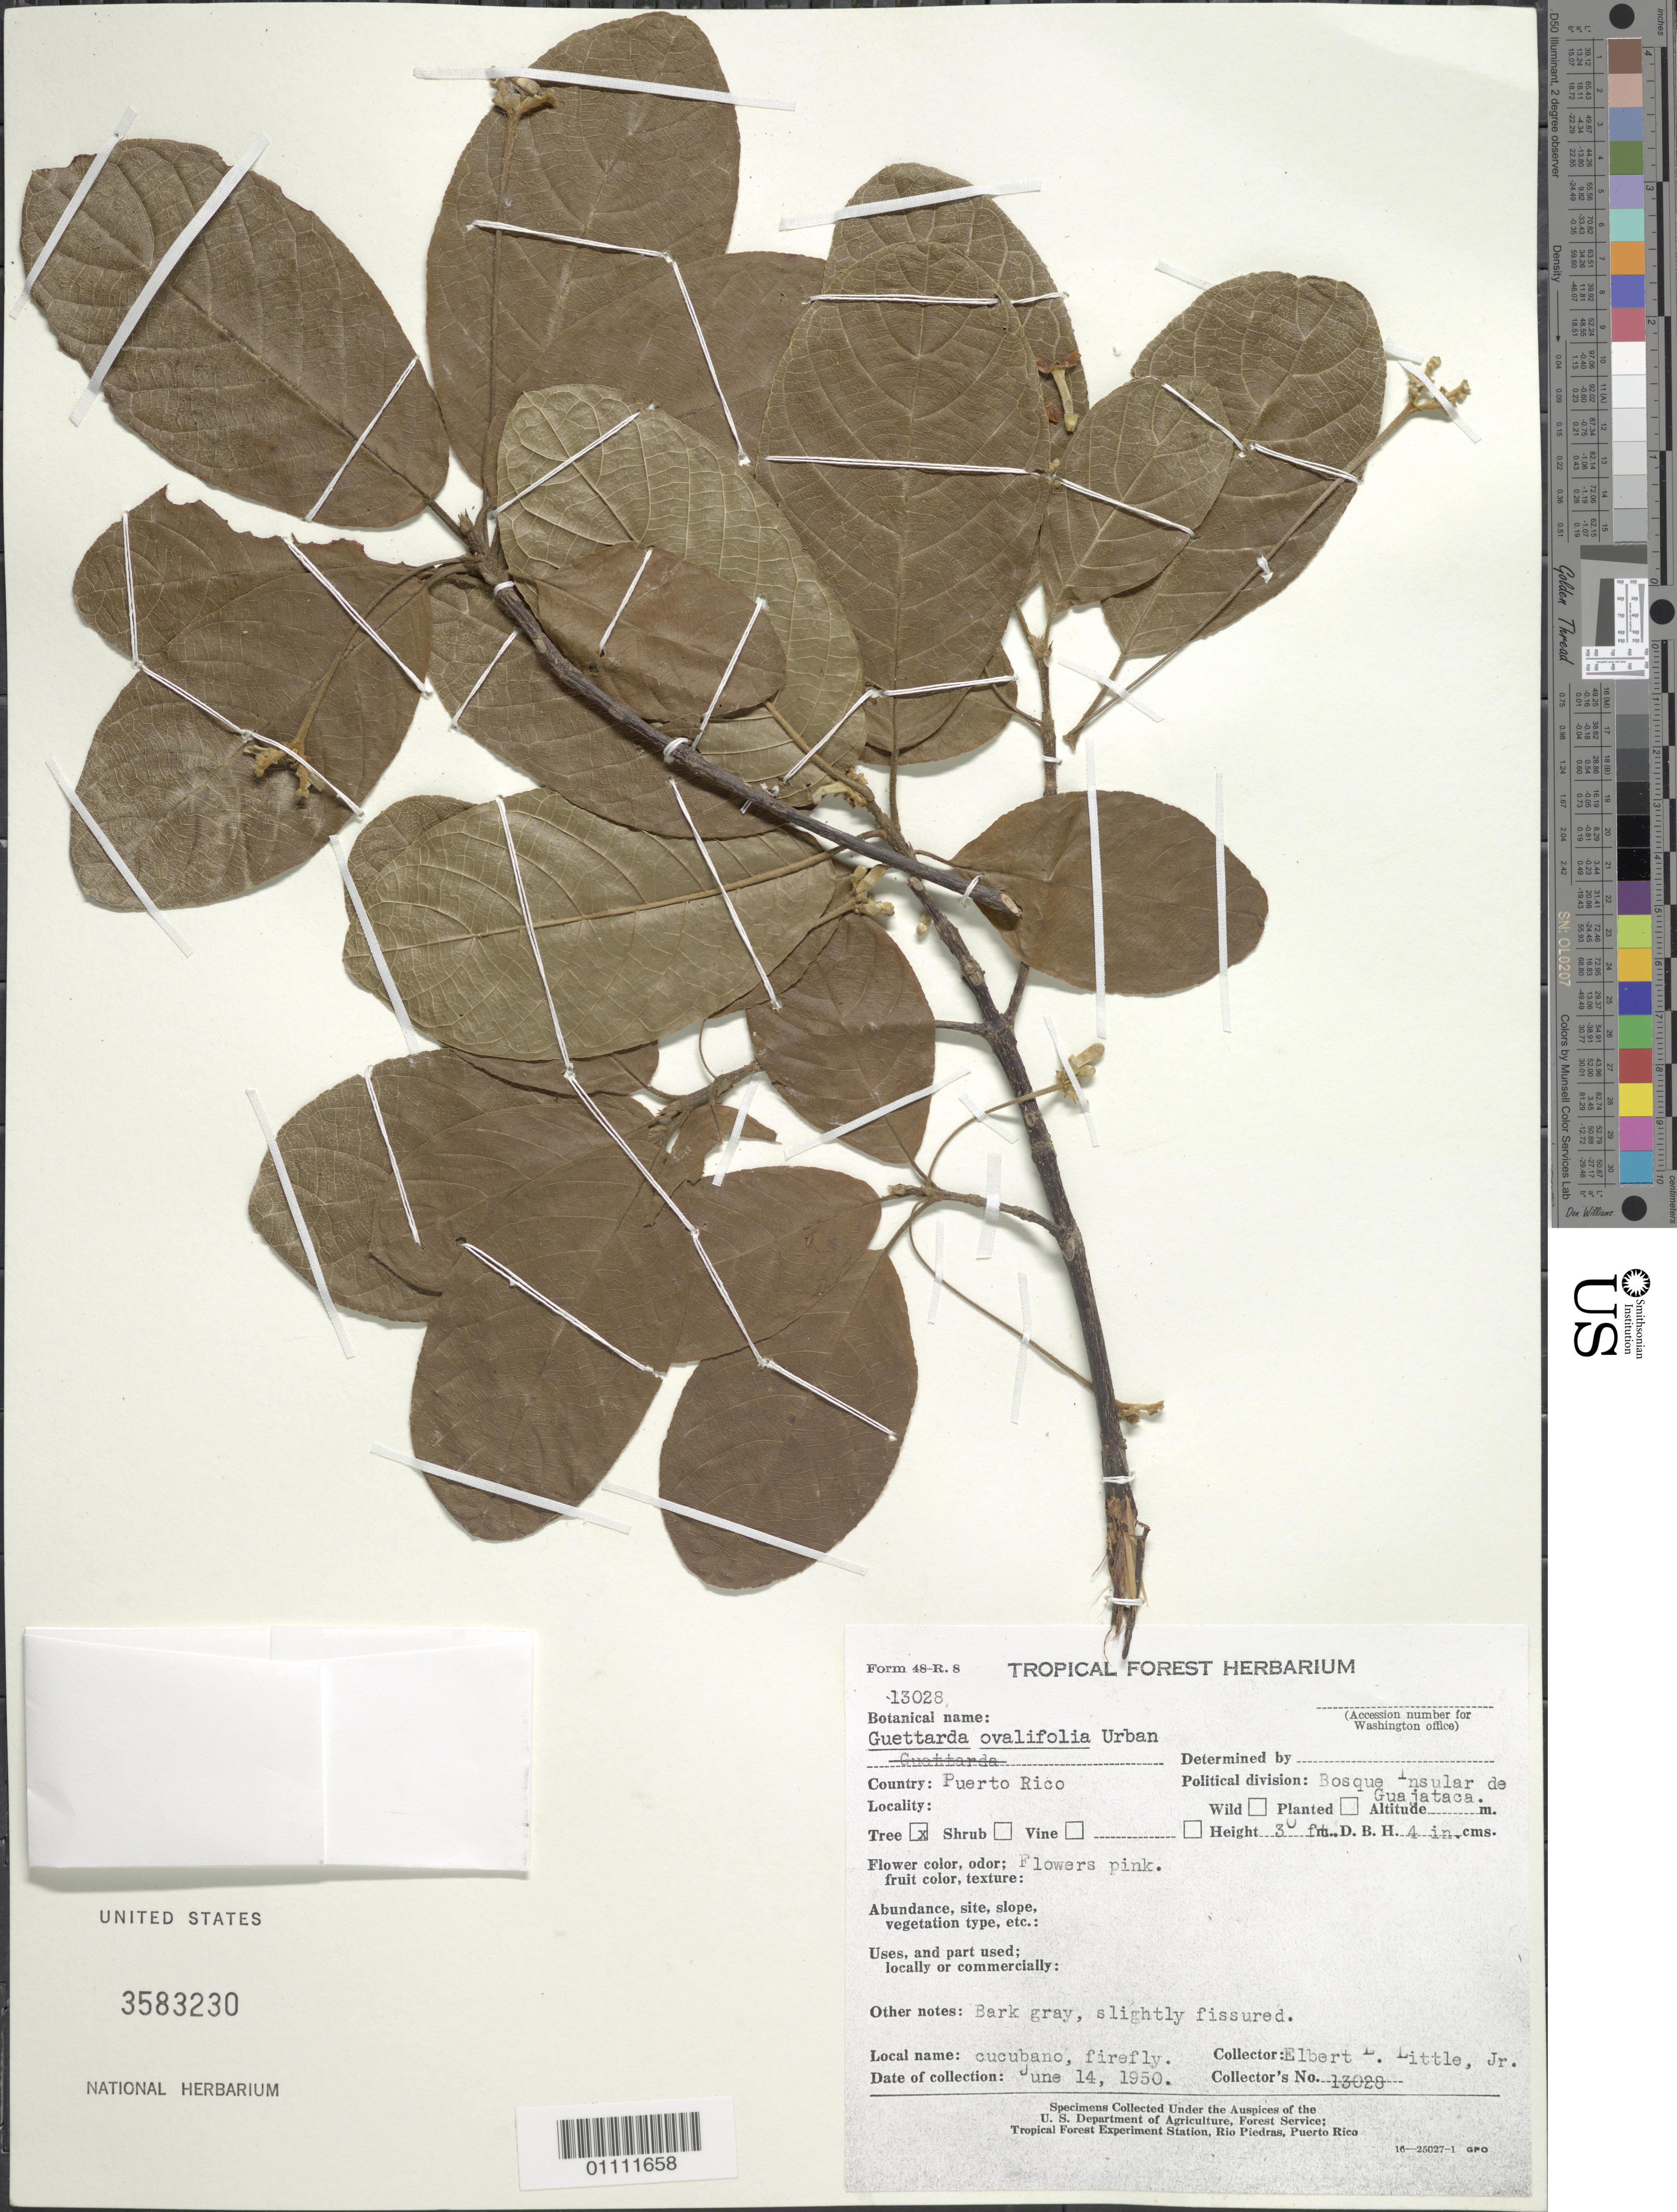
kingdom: Plantae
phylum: Tracheophyta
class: Magnoliopsida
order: Gentianales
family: Rubiaceae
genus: Guettarda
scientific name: Guettarda ovalifolia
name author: Urb.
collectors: E. L. Little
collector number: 13028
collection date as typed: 14 Jun 1950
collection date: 1950-06-14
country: Puerto Rico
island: Puerto Rico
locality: Bosque Insular de Guajataca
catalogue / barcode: US 3583230